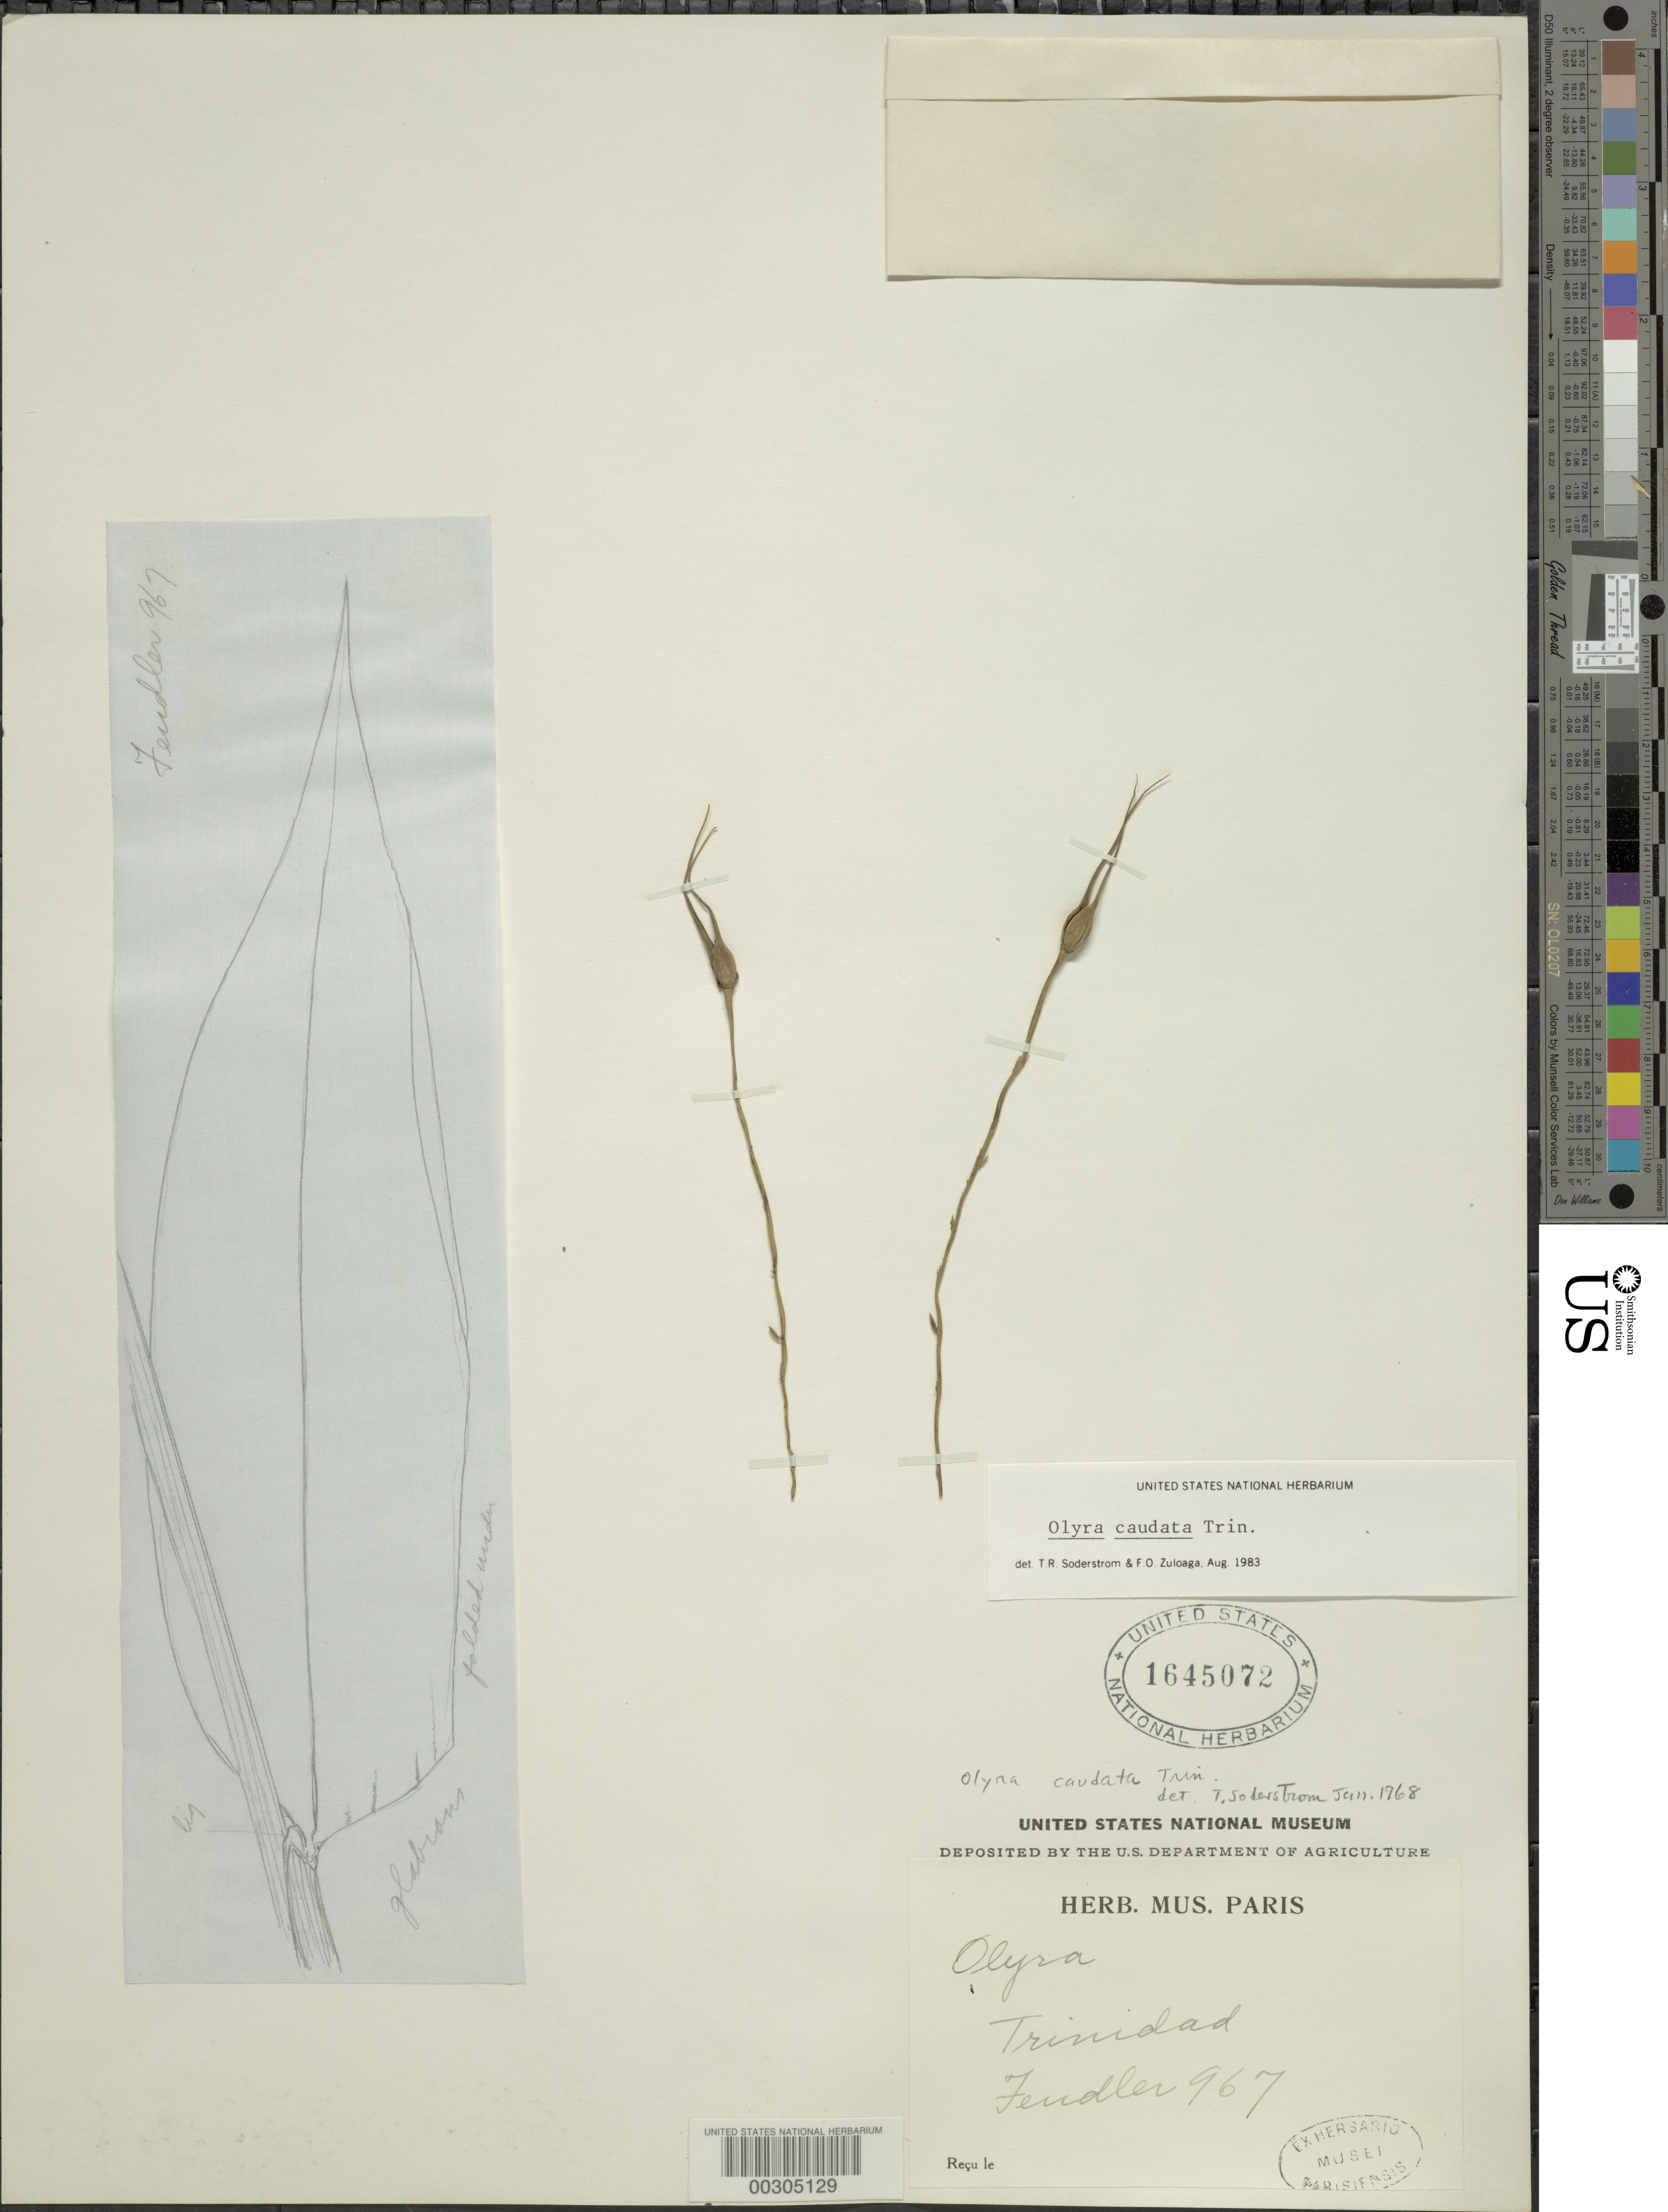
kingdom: Plantae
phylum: Tracheophyta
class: Liliopsida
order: Poales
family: Poaceae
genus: Olyra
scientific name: Olyra caudata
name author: Trin.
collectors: A. Fendler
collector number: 967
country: Trinidad and Tobago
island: Trinidad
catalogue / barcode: US 1645072